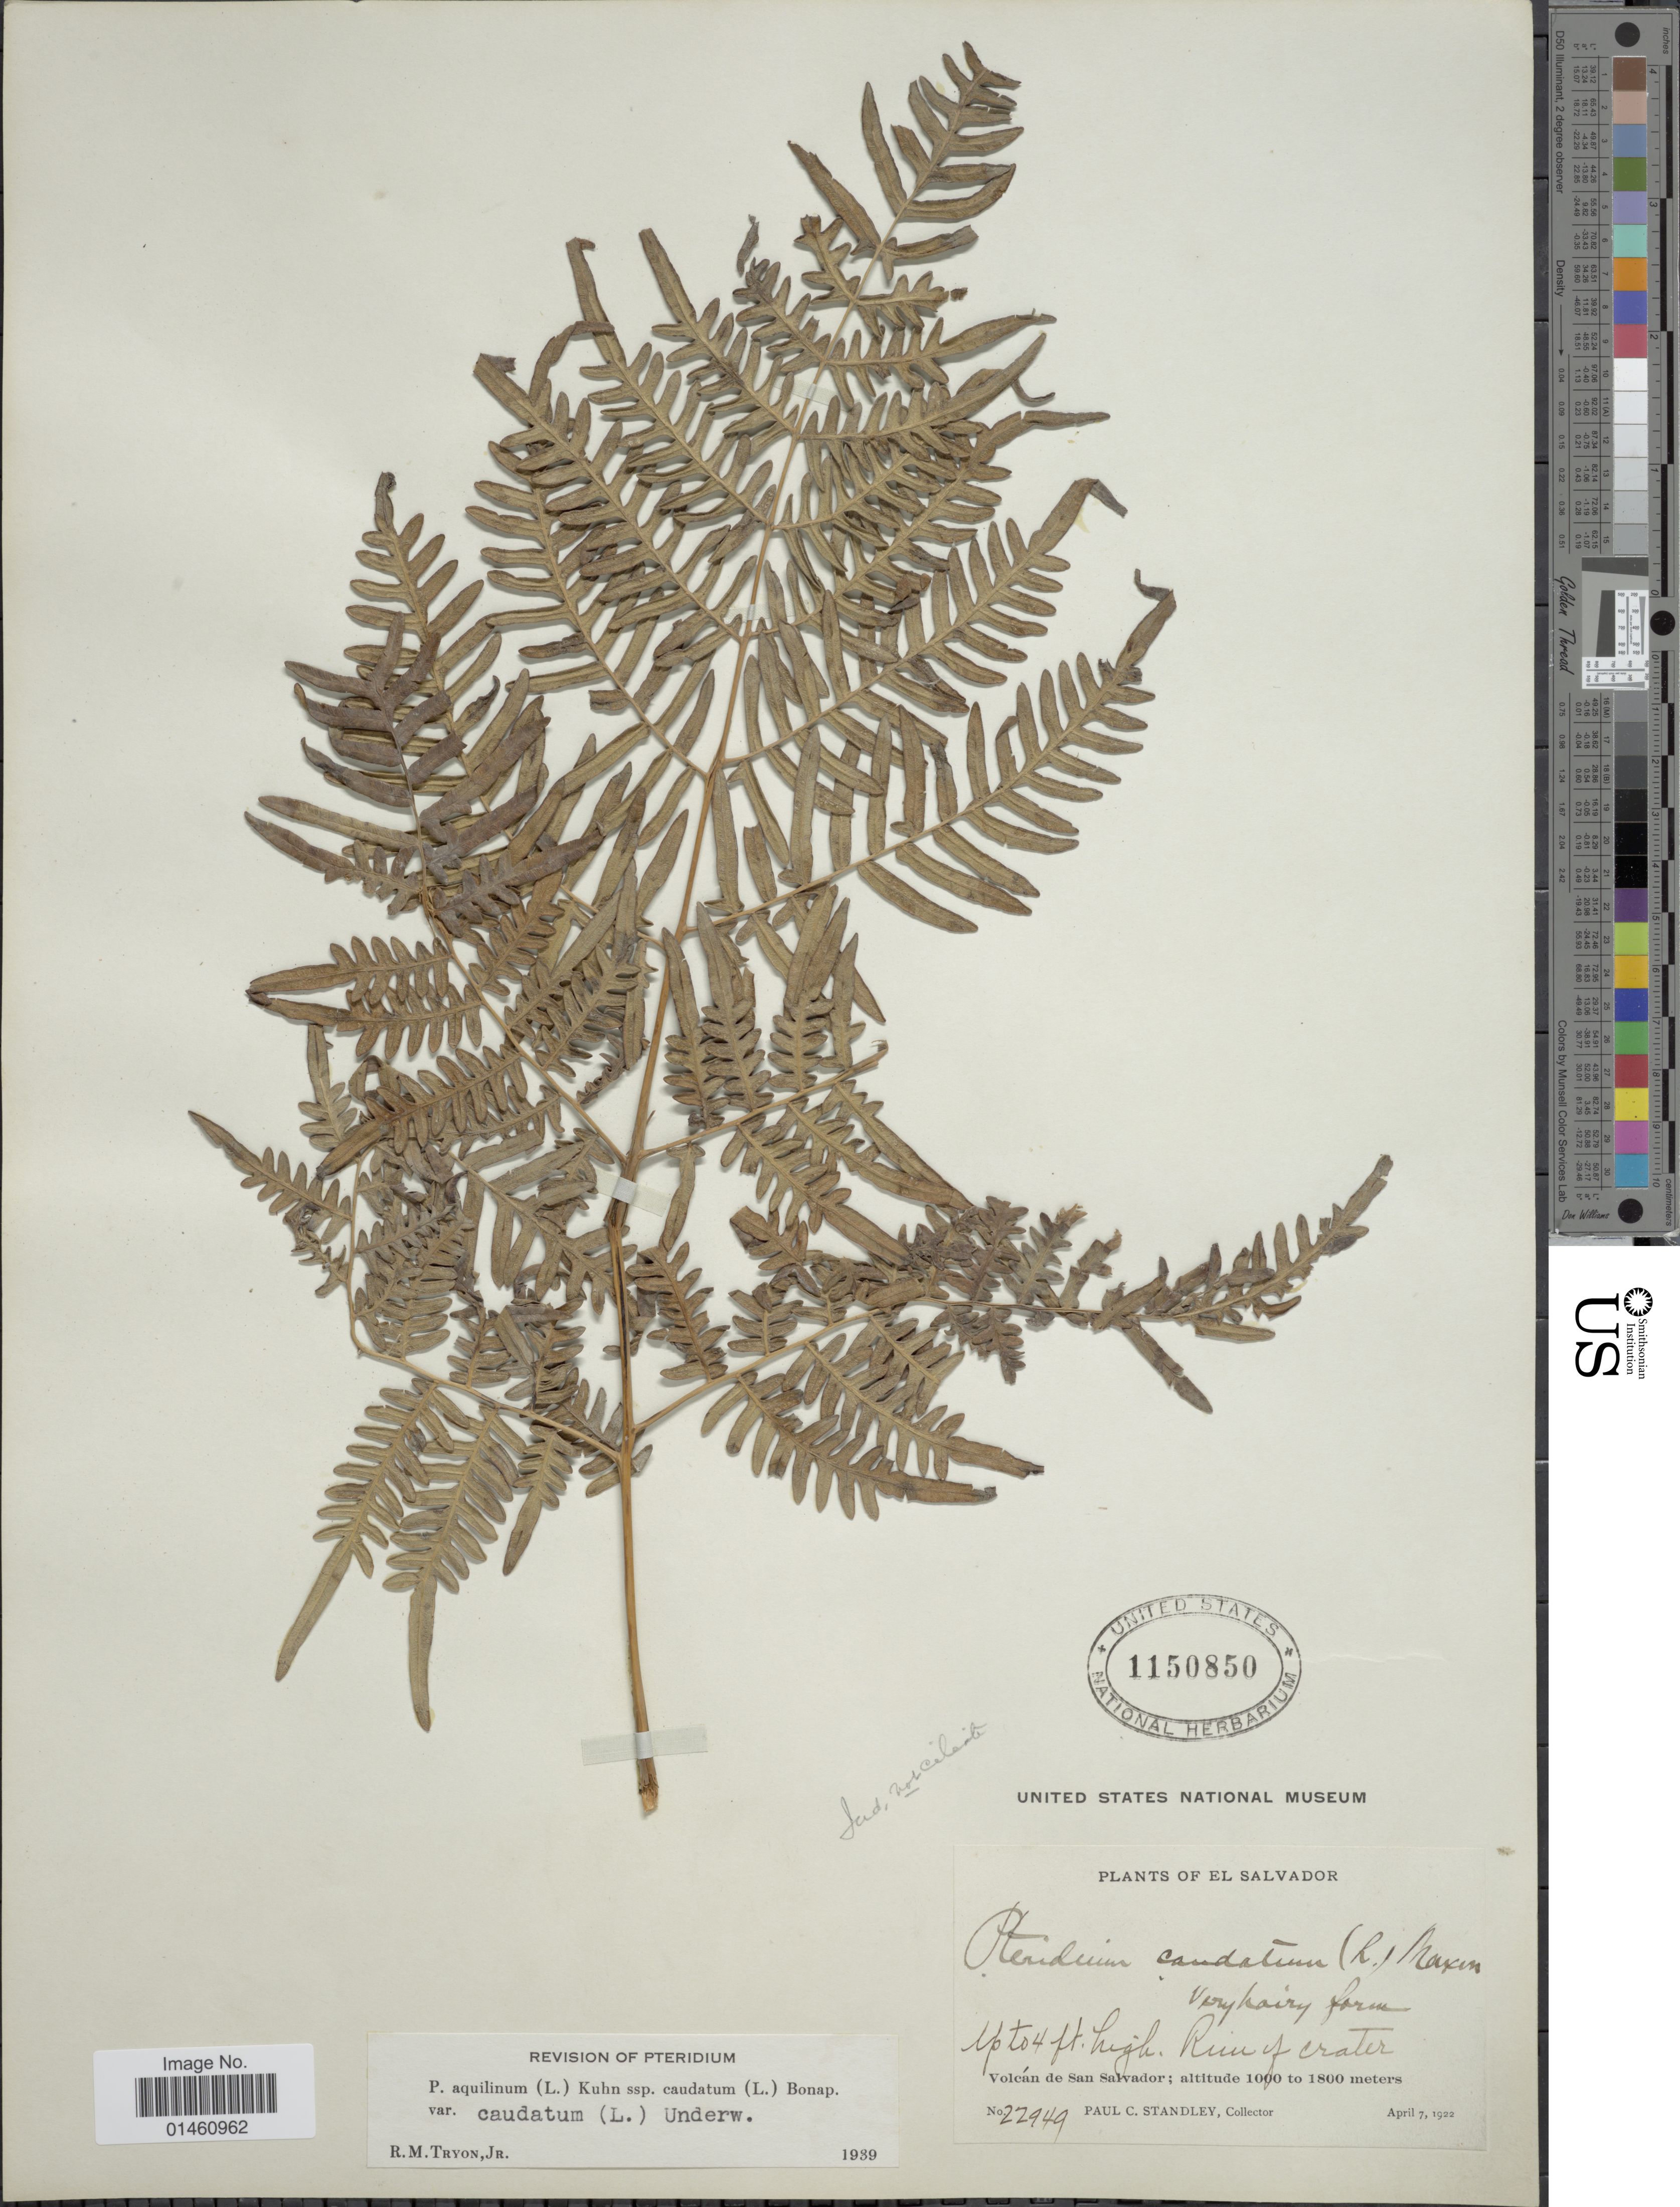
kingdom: Plantae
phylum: Tracheophyta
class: Polypodiopsida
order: Polypodiales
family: Dennstaedtiaceae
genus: Pteridium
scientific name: Pteridium caudatum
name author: (L.) Maxon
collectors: P. C. Standley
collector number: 22949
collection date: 1922-04-07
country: El Salvador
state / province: San Salvador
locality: Rim of Crater, Volcán de San Salvador.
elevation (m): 1000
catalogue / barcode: US 1150850